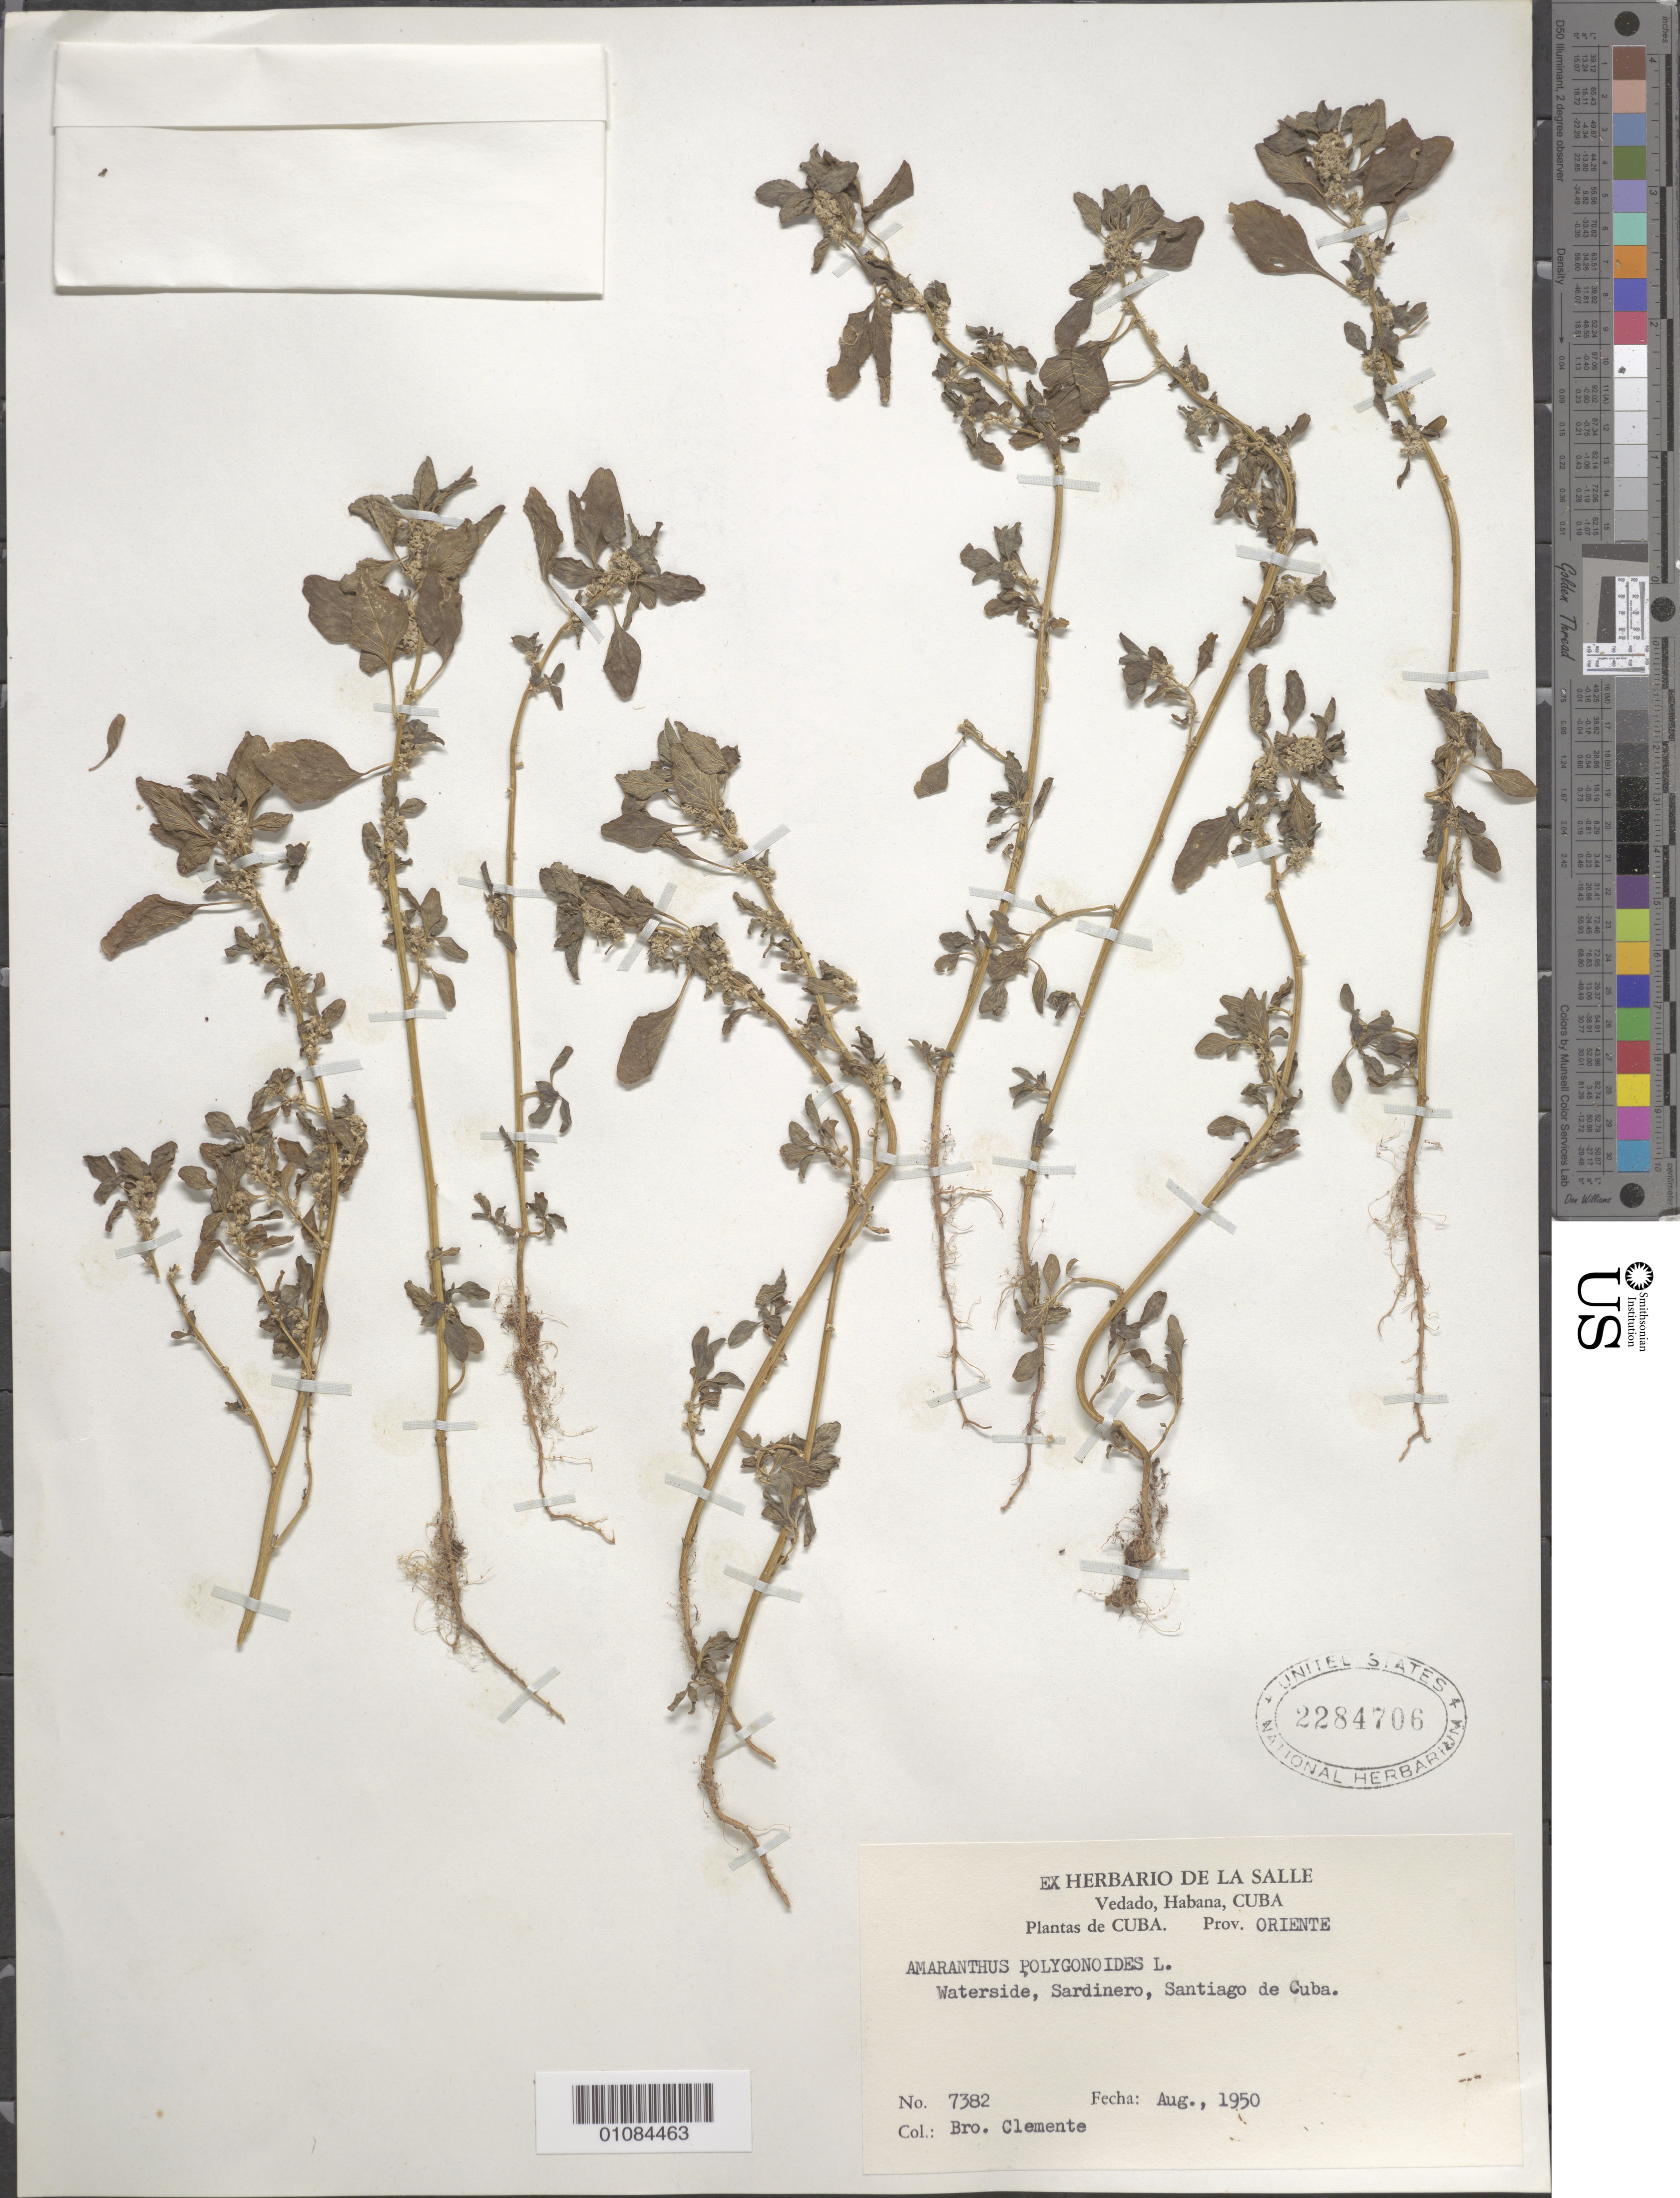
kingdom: Plantae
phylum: Tracheophyta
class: Magnoliopsida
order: Caryophyllales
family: Amaranthaceae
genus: Amaranthus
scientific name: Amaranthus polygonoides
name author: L.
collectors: Bro. Clemente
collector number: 7382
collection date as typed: Aug 1950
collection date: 1950-08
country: Cuba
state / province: Santiago de Cuba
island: Cuba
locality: Oriente, Santiago de Cuba, Sardinero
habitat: Waterside.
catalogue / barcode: US 2284706